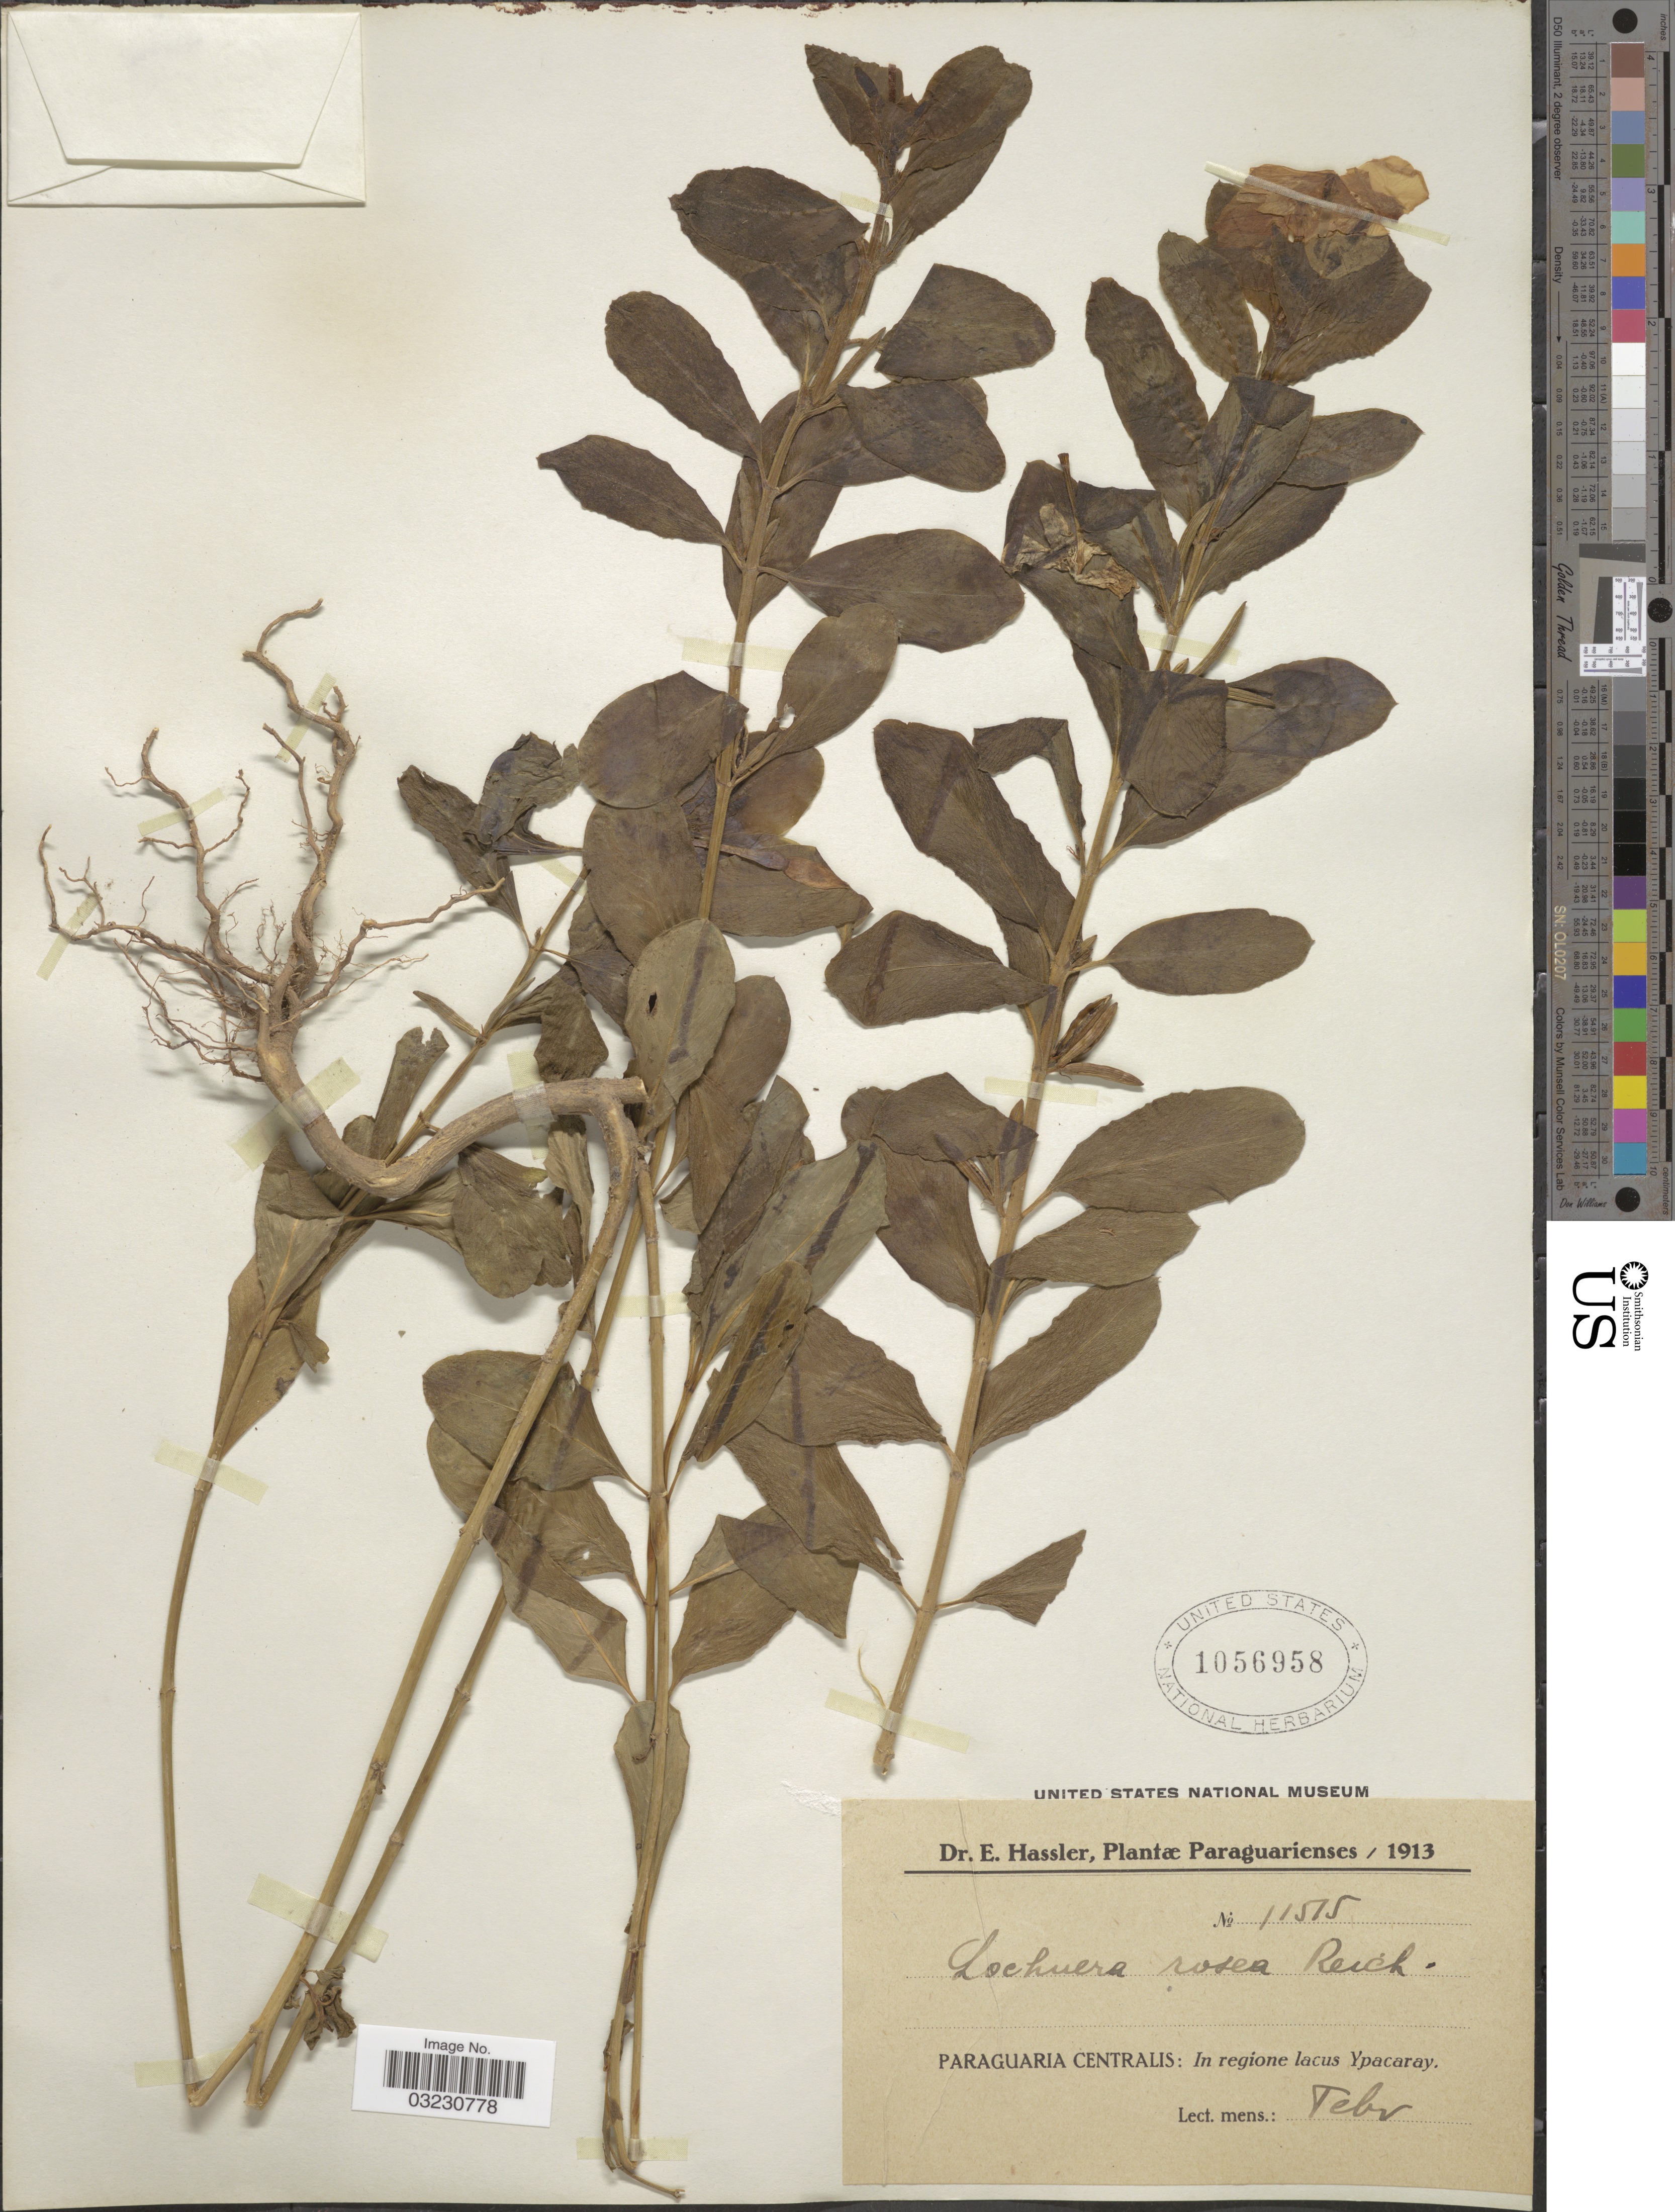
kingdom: Plantae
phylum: Tracheophyta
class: Magnoliopsida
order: Gentianales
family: Apocynaceae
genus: Catharanthus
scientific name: Catharanthus roseus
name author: (L.) G. Don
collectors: E. Hassler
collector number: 11515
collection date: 1913-02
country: Paraguay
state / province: Paraguari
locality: Paraguaria Centralis: In regione lacus Ypacaray.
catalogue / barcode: US 1056958